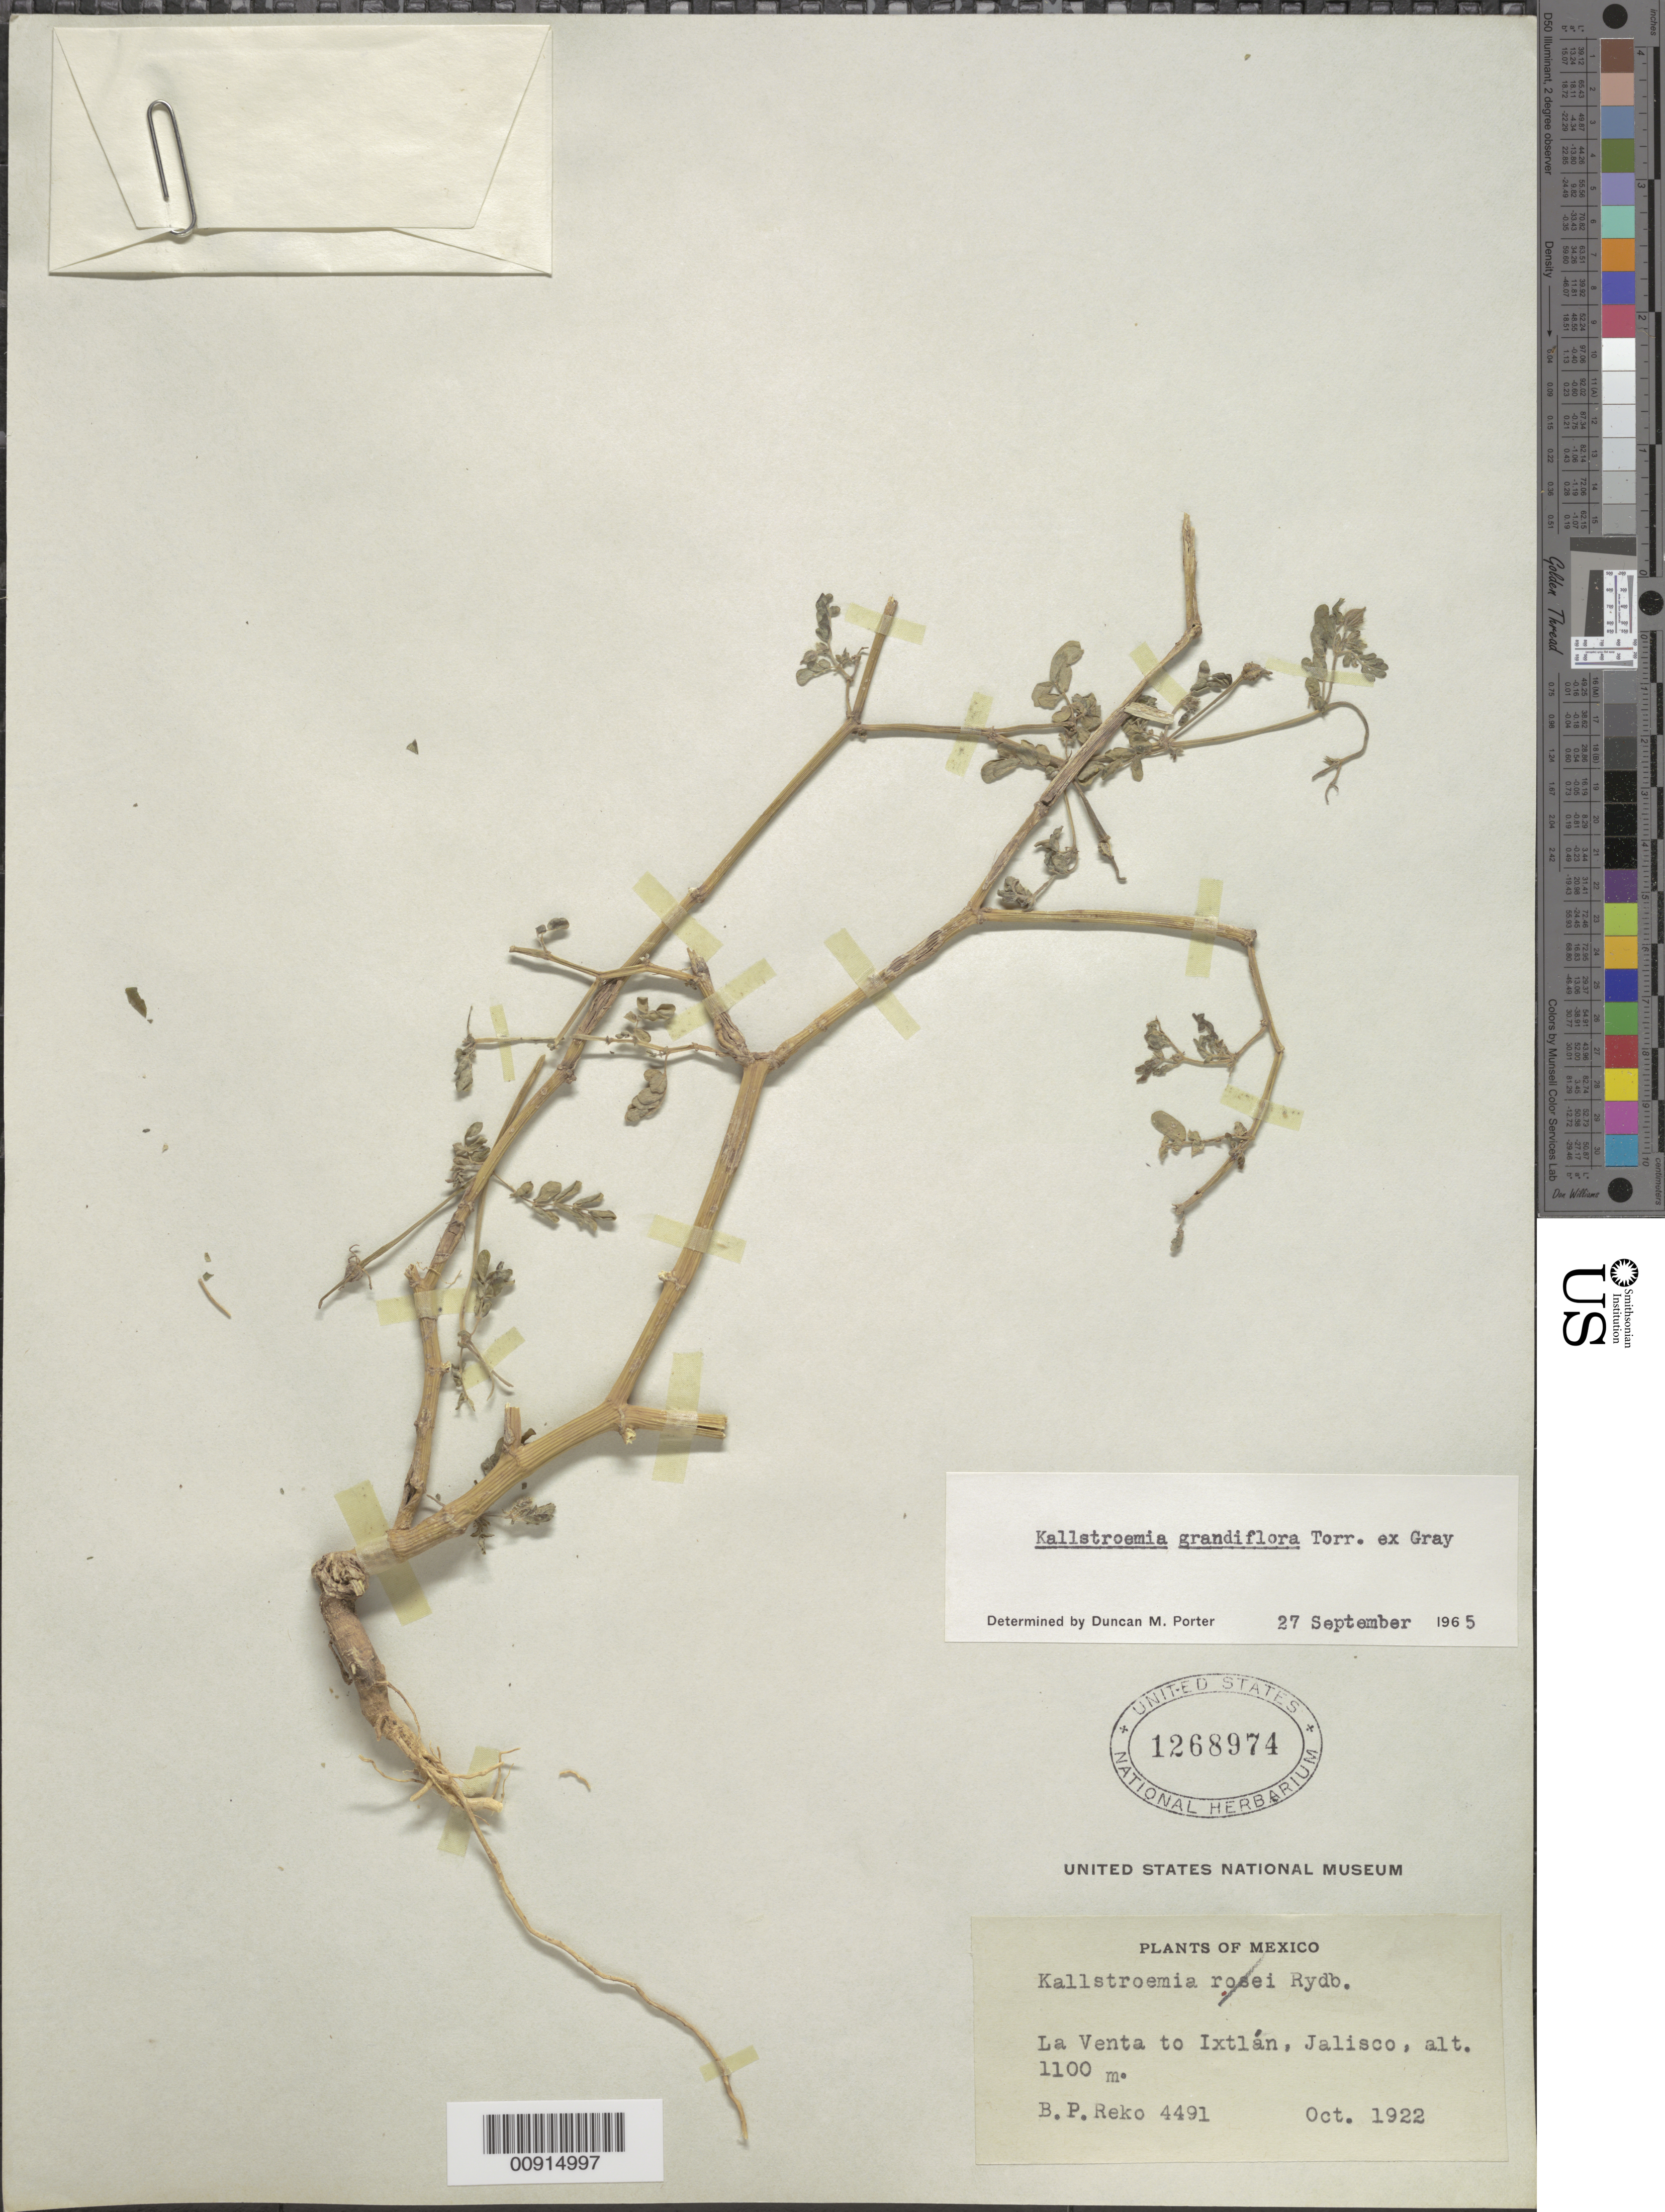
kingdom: Plantae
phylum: Tracheophyta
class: Magnoliopsida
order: Zygophyllales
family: Zygophyllaceae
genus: Kallstroemia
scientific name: Kallstroemia grandiflora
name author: Torr. ex A. Gray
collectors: B. P. Reko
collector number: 4491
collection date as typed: Oct 1922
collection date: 1922-10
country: Mexico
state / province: Jalisco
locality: La Venta to Ixtlán, Jalisco.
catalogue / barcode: US 1268974